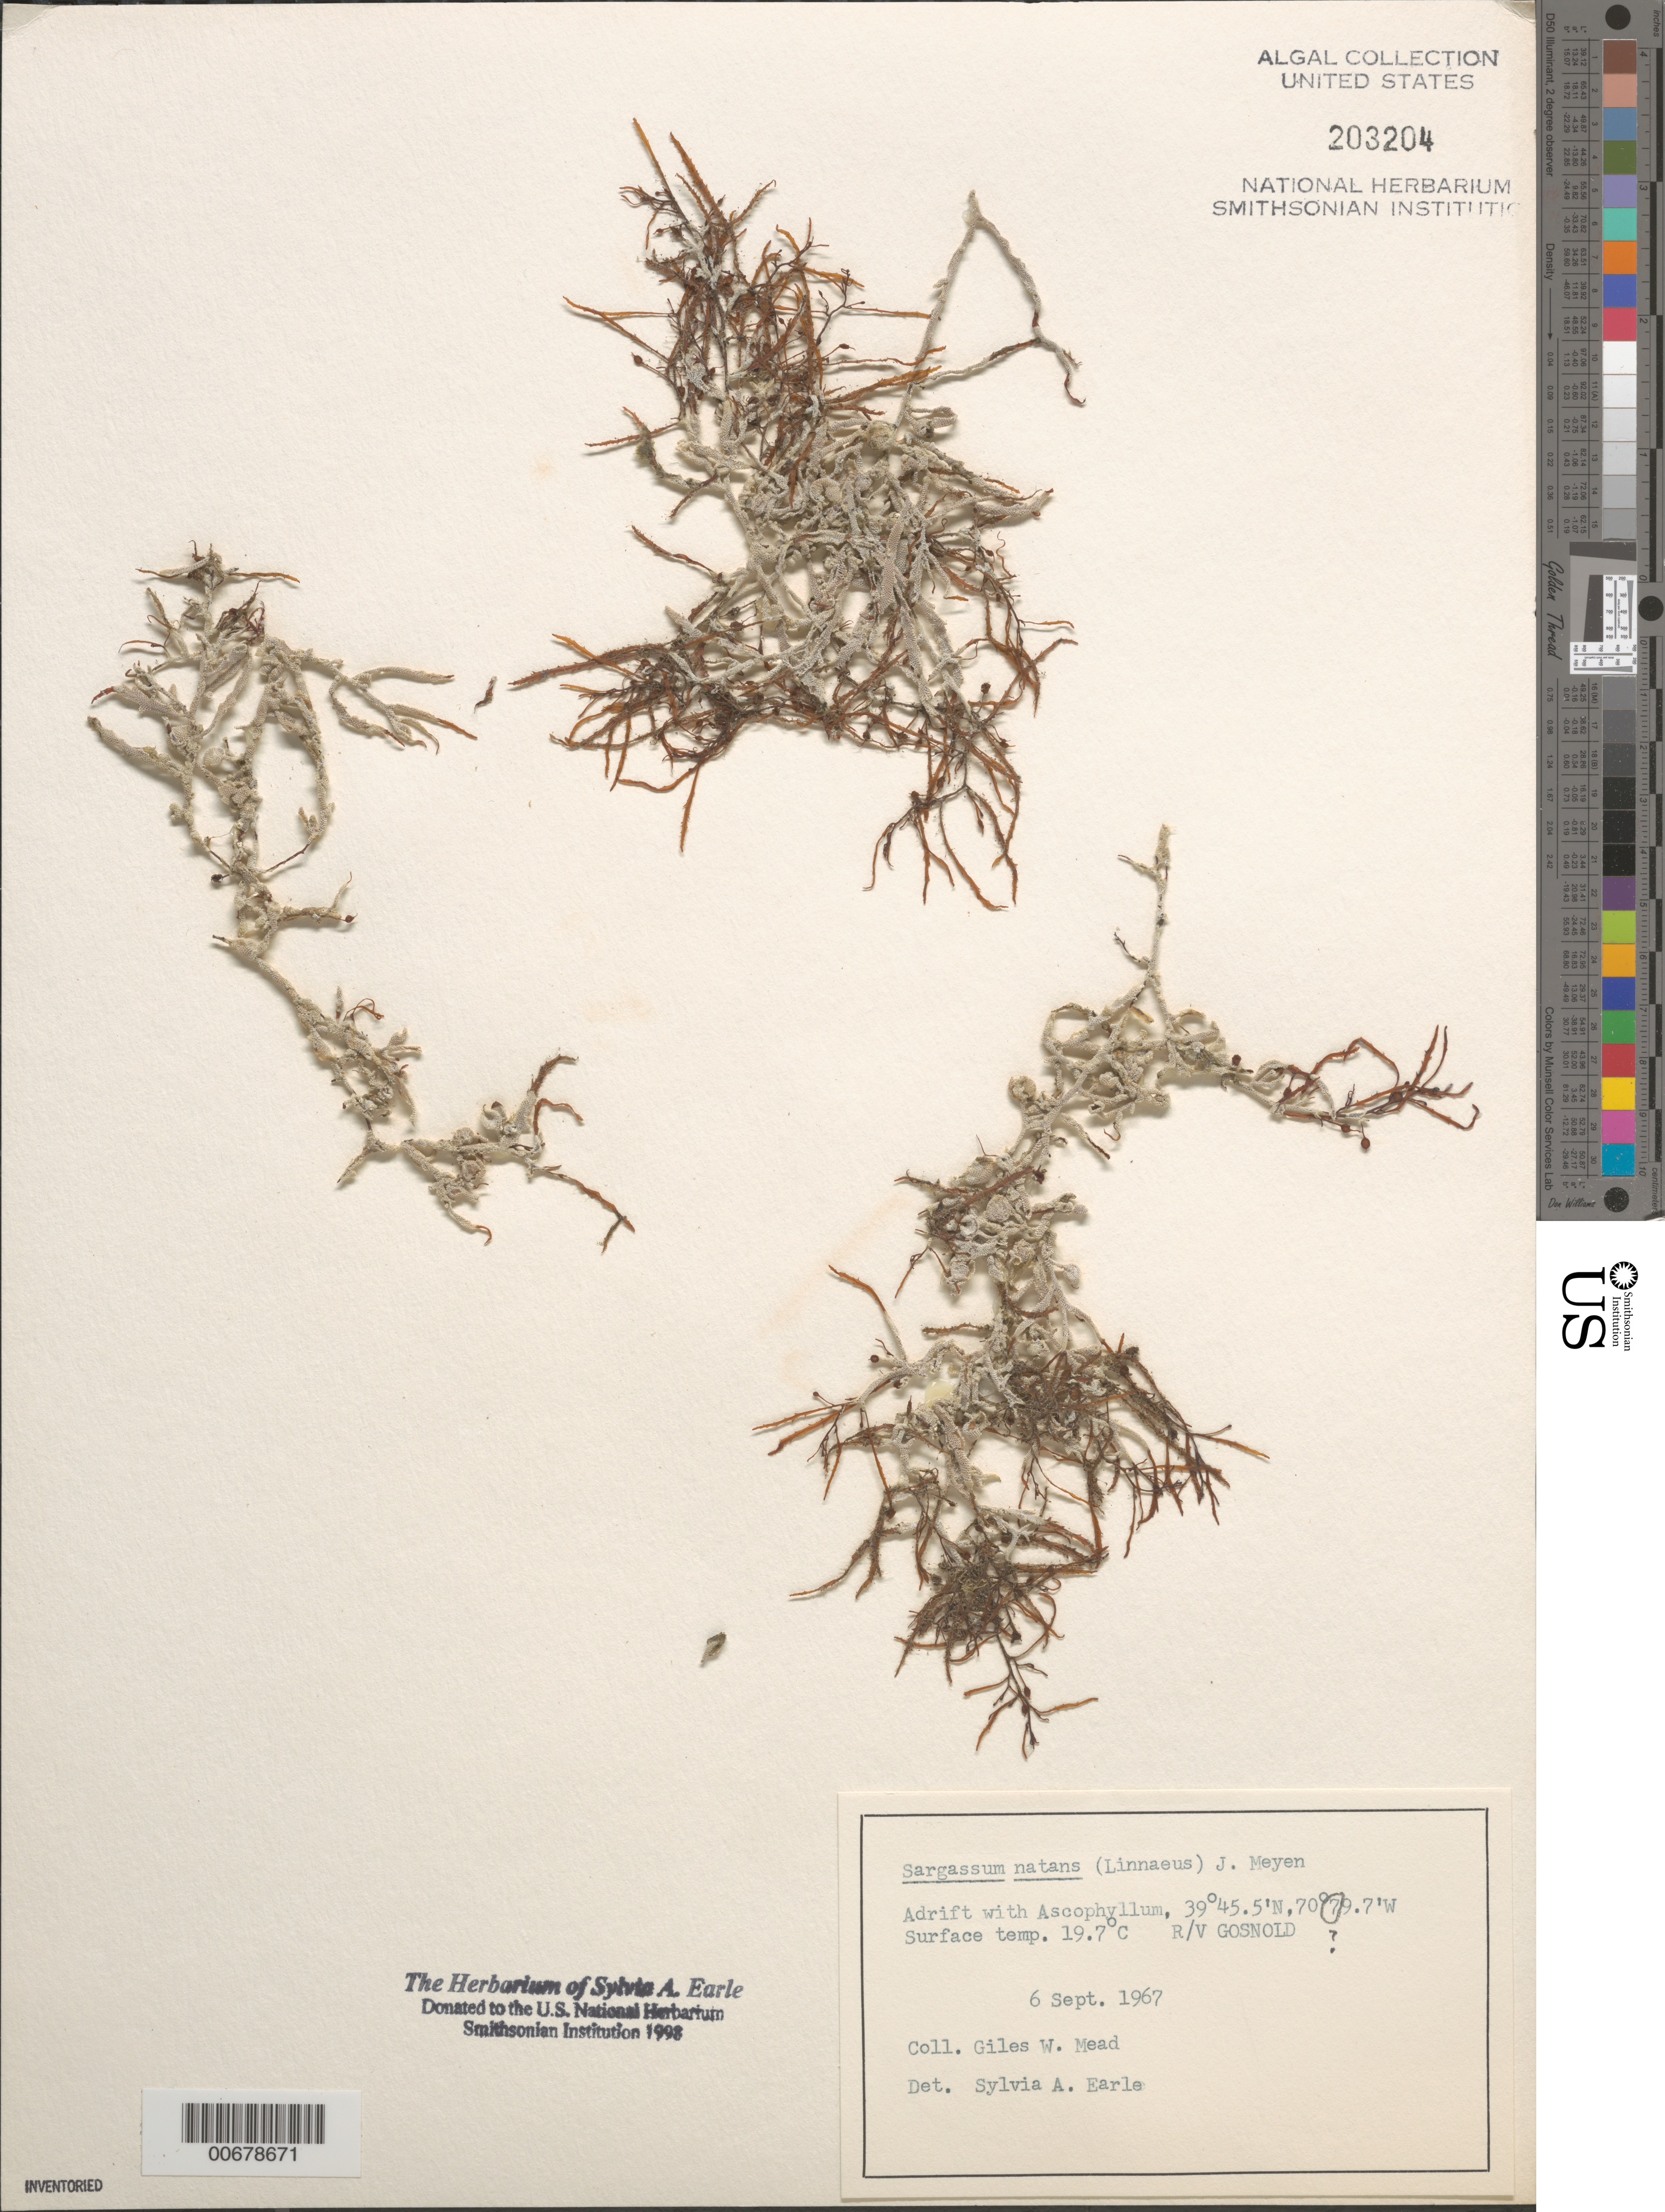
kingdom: Chromista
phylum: Ochrophyta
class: Phaeophyceae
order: Fucales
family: Sargassaceae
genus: Sargassum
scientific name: Sargassum natans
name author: (L.) Gaillon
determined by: Earle, S. A.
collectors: G. W. Mead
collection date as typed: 06 Sep 1967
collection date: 1967-09-06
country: United States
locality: Atlantic Ocean ca. off New Jersey coast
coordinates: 39 45.5' N, 70 79.7' W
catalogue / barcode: US 203204